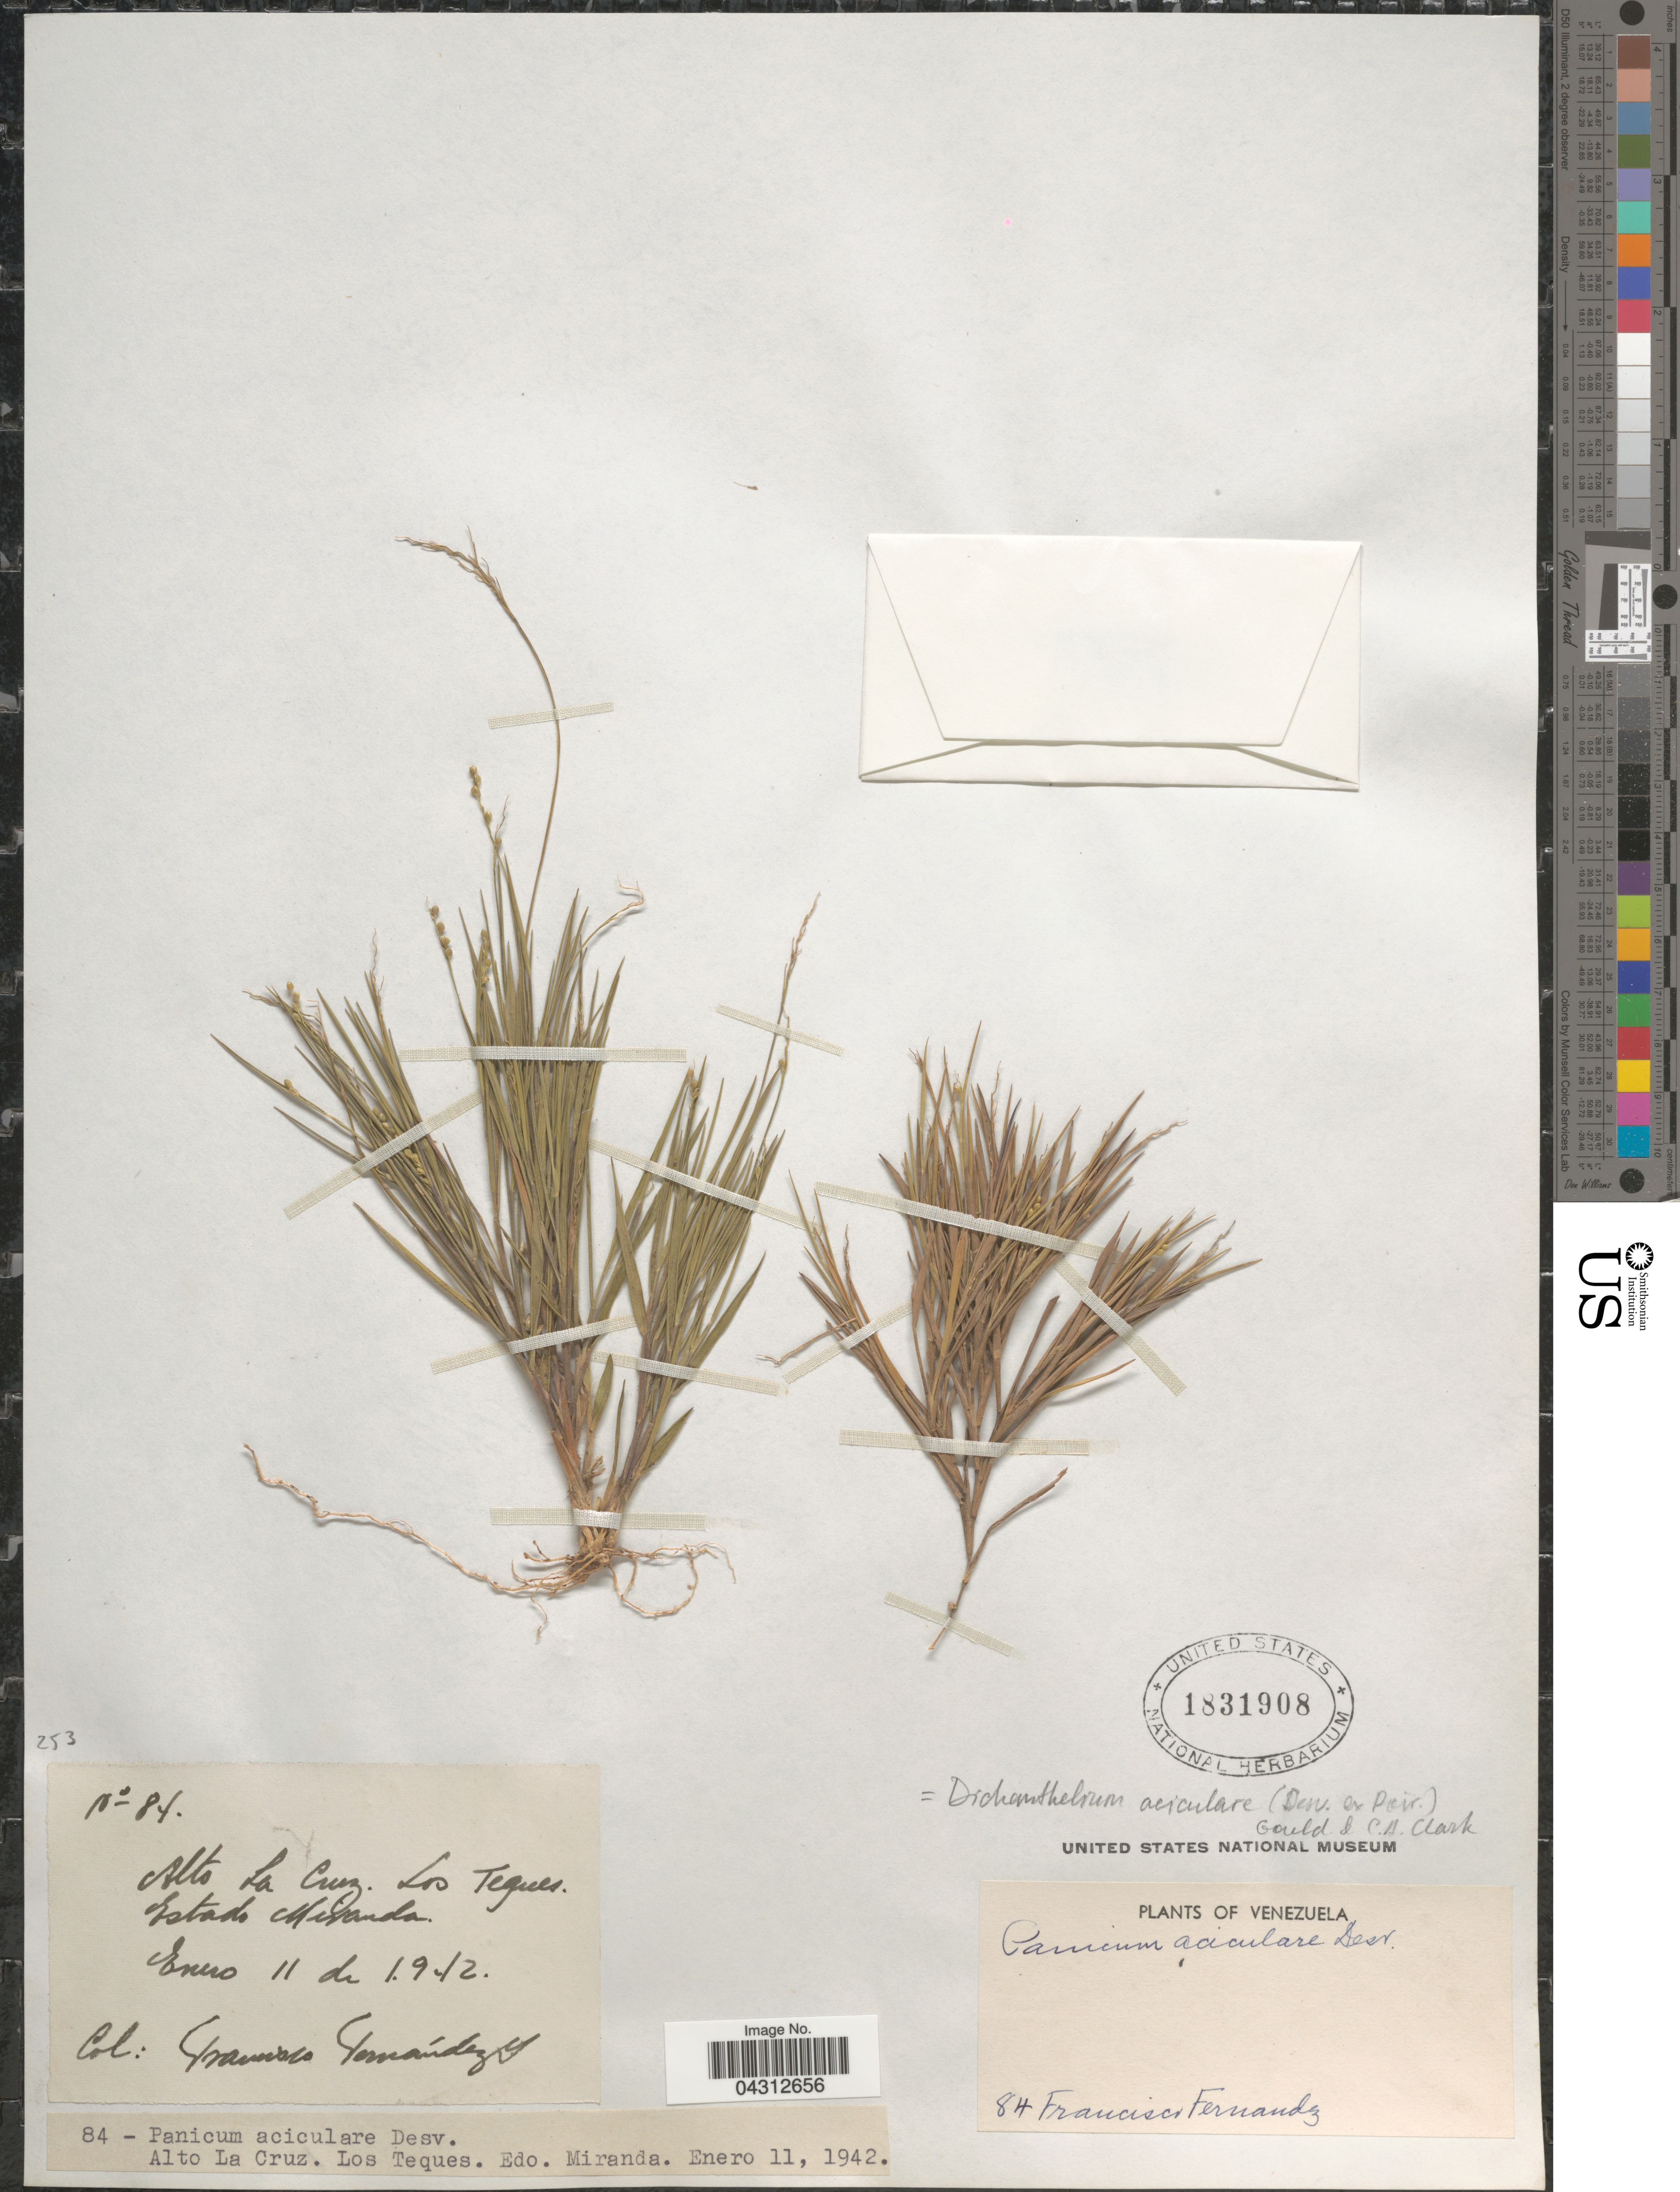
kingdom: Plantae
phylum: Tracheophyta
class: Liliopsida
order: Poales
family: Poaceae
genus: Dichanthelium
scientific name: Dichanthelium aciculare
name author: (Desv. ex Poir.) Gould & C.A. Clark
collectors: F. Fernandez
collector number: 84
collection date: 1942-01-11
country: Venezuela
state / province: Miranda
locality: Alto La Cruz. Los Teques.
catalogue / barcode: US 1831908